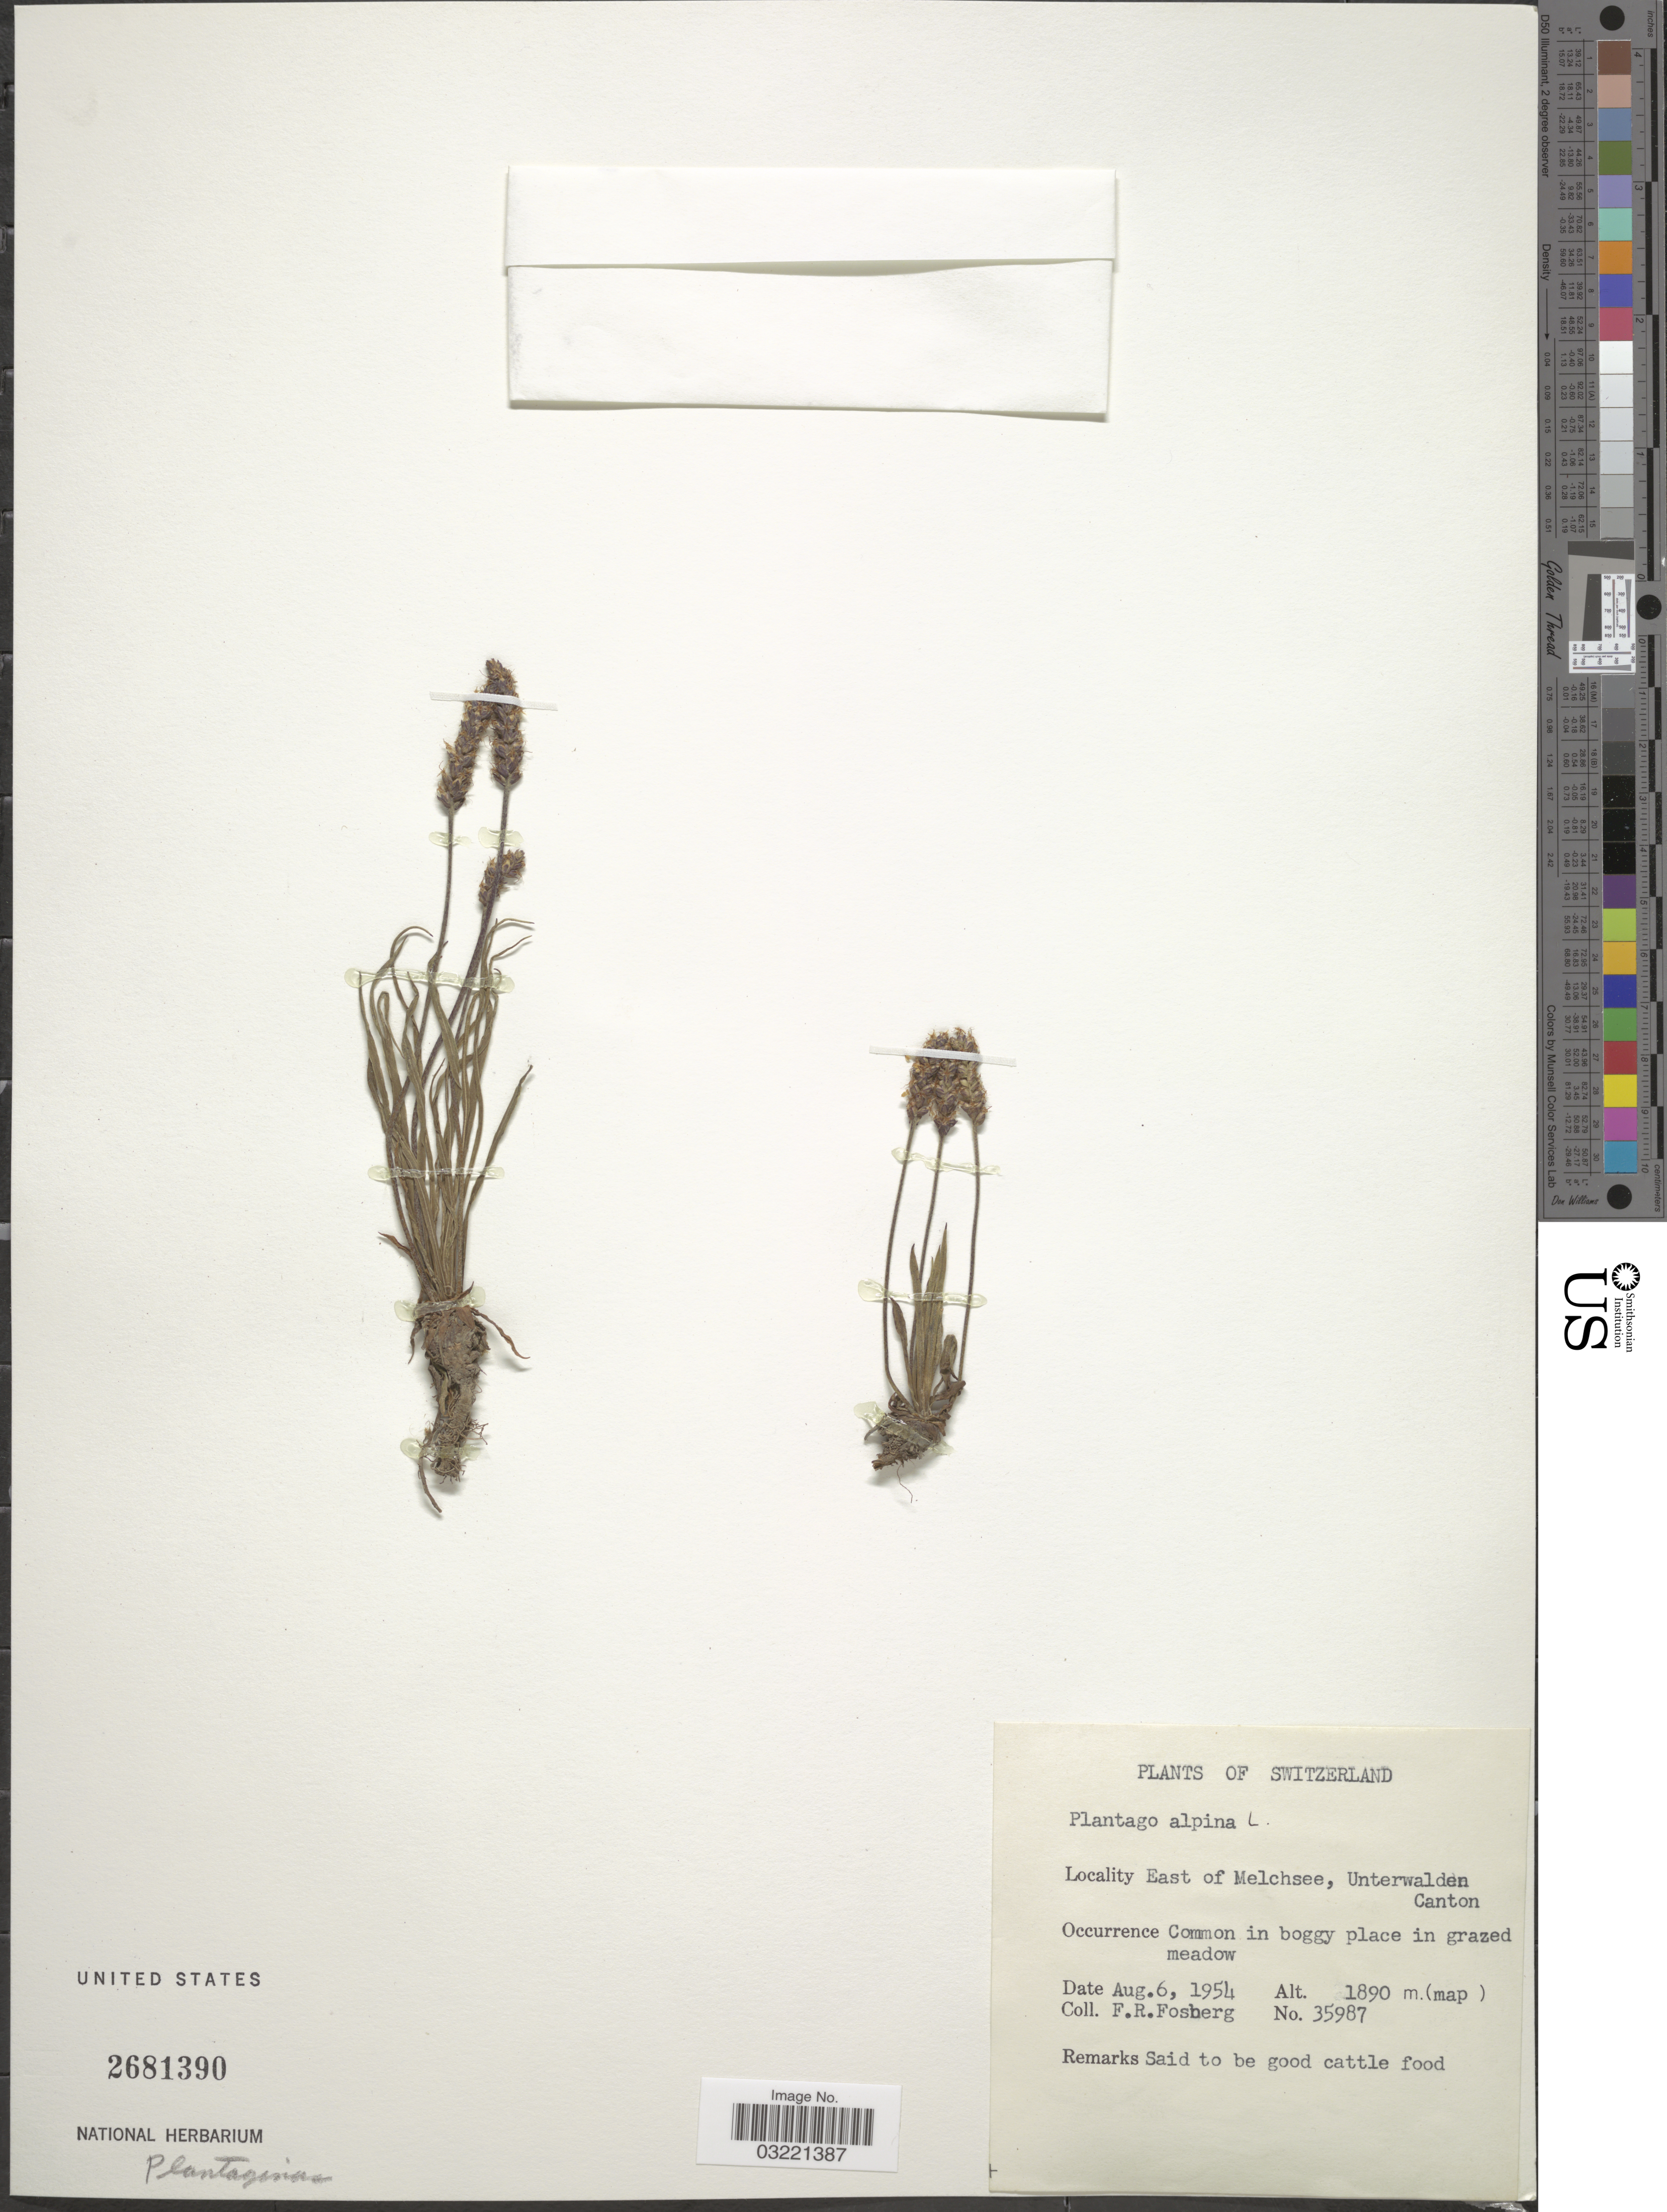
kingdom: Plantae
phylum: Tracheophyta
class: Magnoliopsida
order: Lamiales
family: Plantaginaceae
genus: Plantago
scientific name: Plantago alpina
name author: L.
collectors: F. R. Fosberg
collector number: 35987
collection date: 1954-08-06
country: Switzerland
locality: East of Melchsee, Unterwalden Canton.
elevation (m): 1890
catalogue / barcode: US 2681390